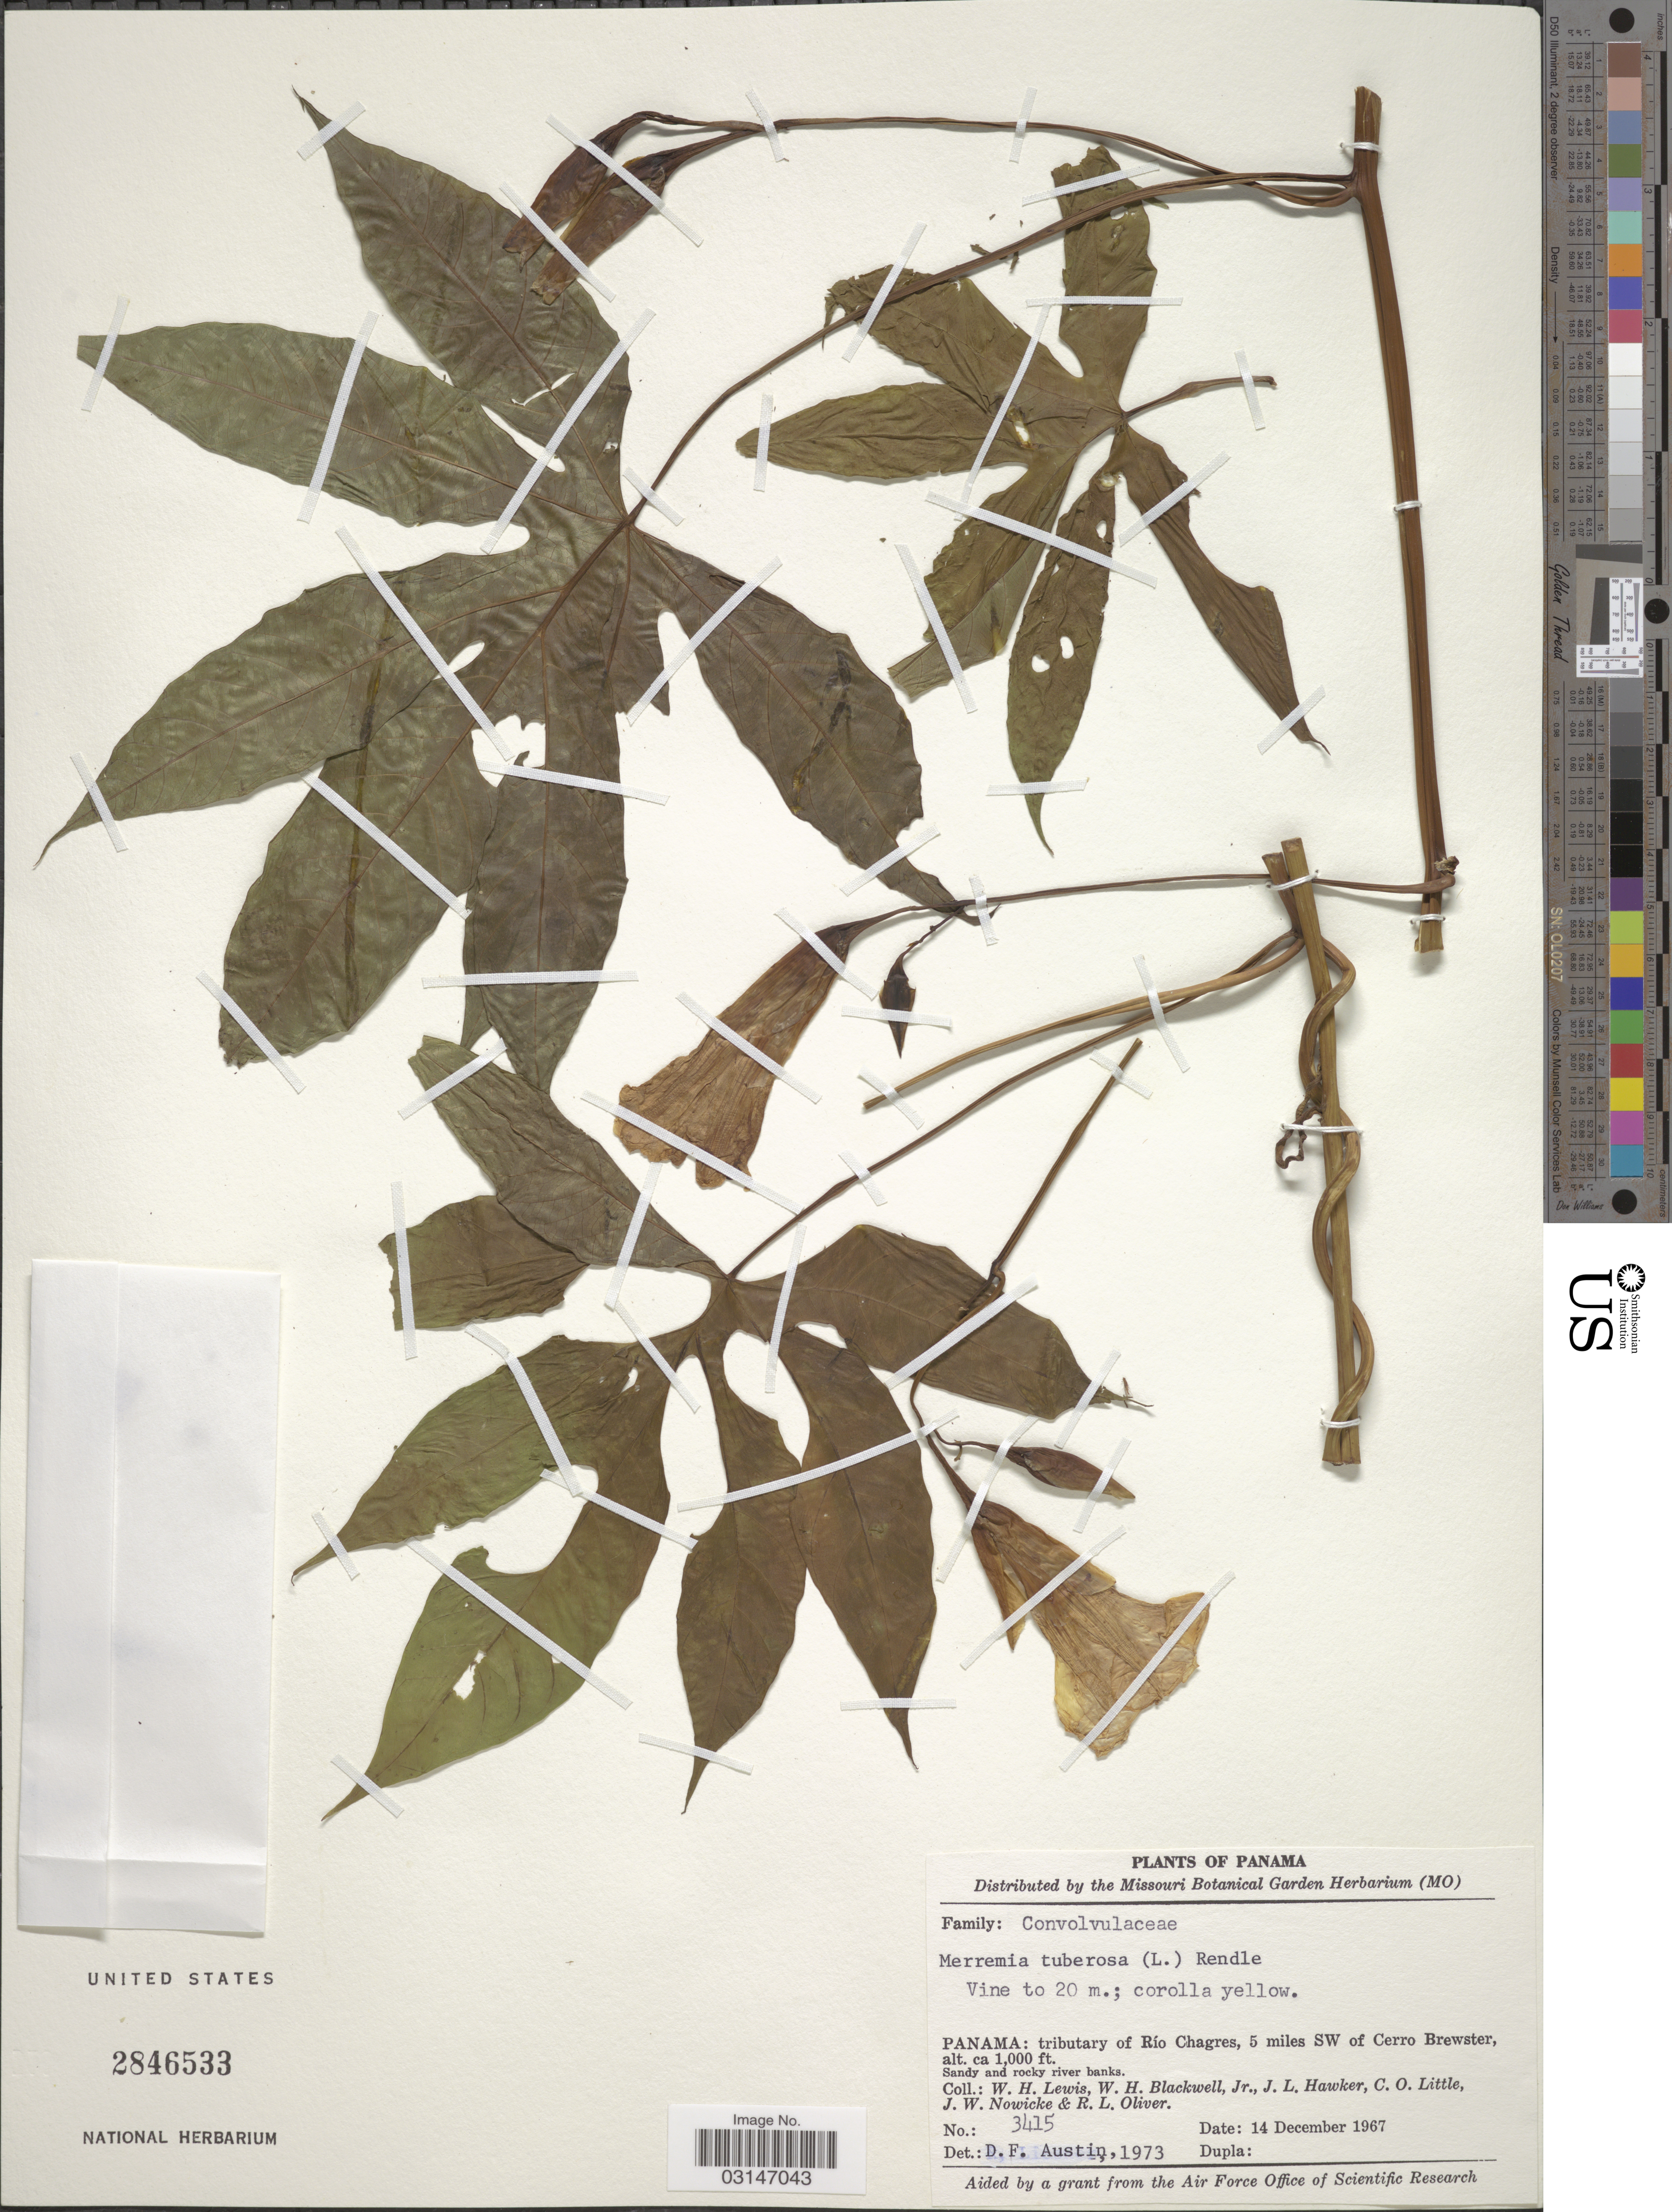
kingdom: Plantae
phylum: Tracheophyta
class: Magnoliopsida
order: Solanales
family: Convolvulaceae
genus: Distimake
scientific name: Distimake tuberosus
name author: (L.) A. R. Simões & Staples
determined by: Strong, Mark T., (BOT), Smithsonian Institution - National Museum of Natural History (UNITED STATES)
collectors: W. H. Lewis, W. H. Blackwell, J. L. Hawker, C. O. Little & et al.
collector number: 3415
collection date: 1967-12-14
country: Panama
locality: Panama: tributary of Río Chagres, 5 miles SW of Cerro Brewster.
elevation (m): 305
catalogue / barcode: US 2846533